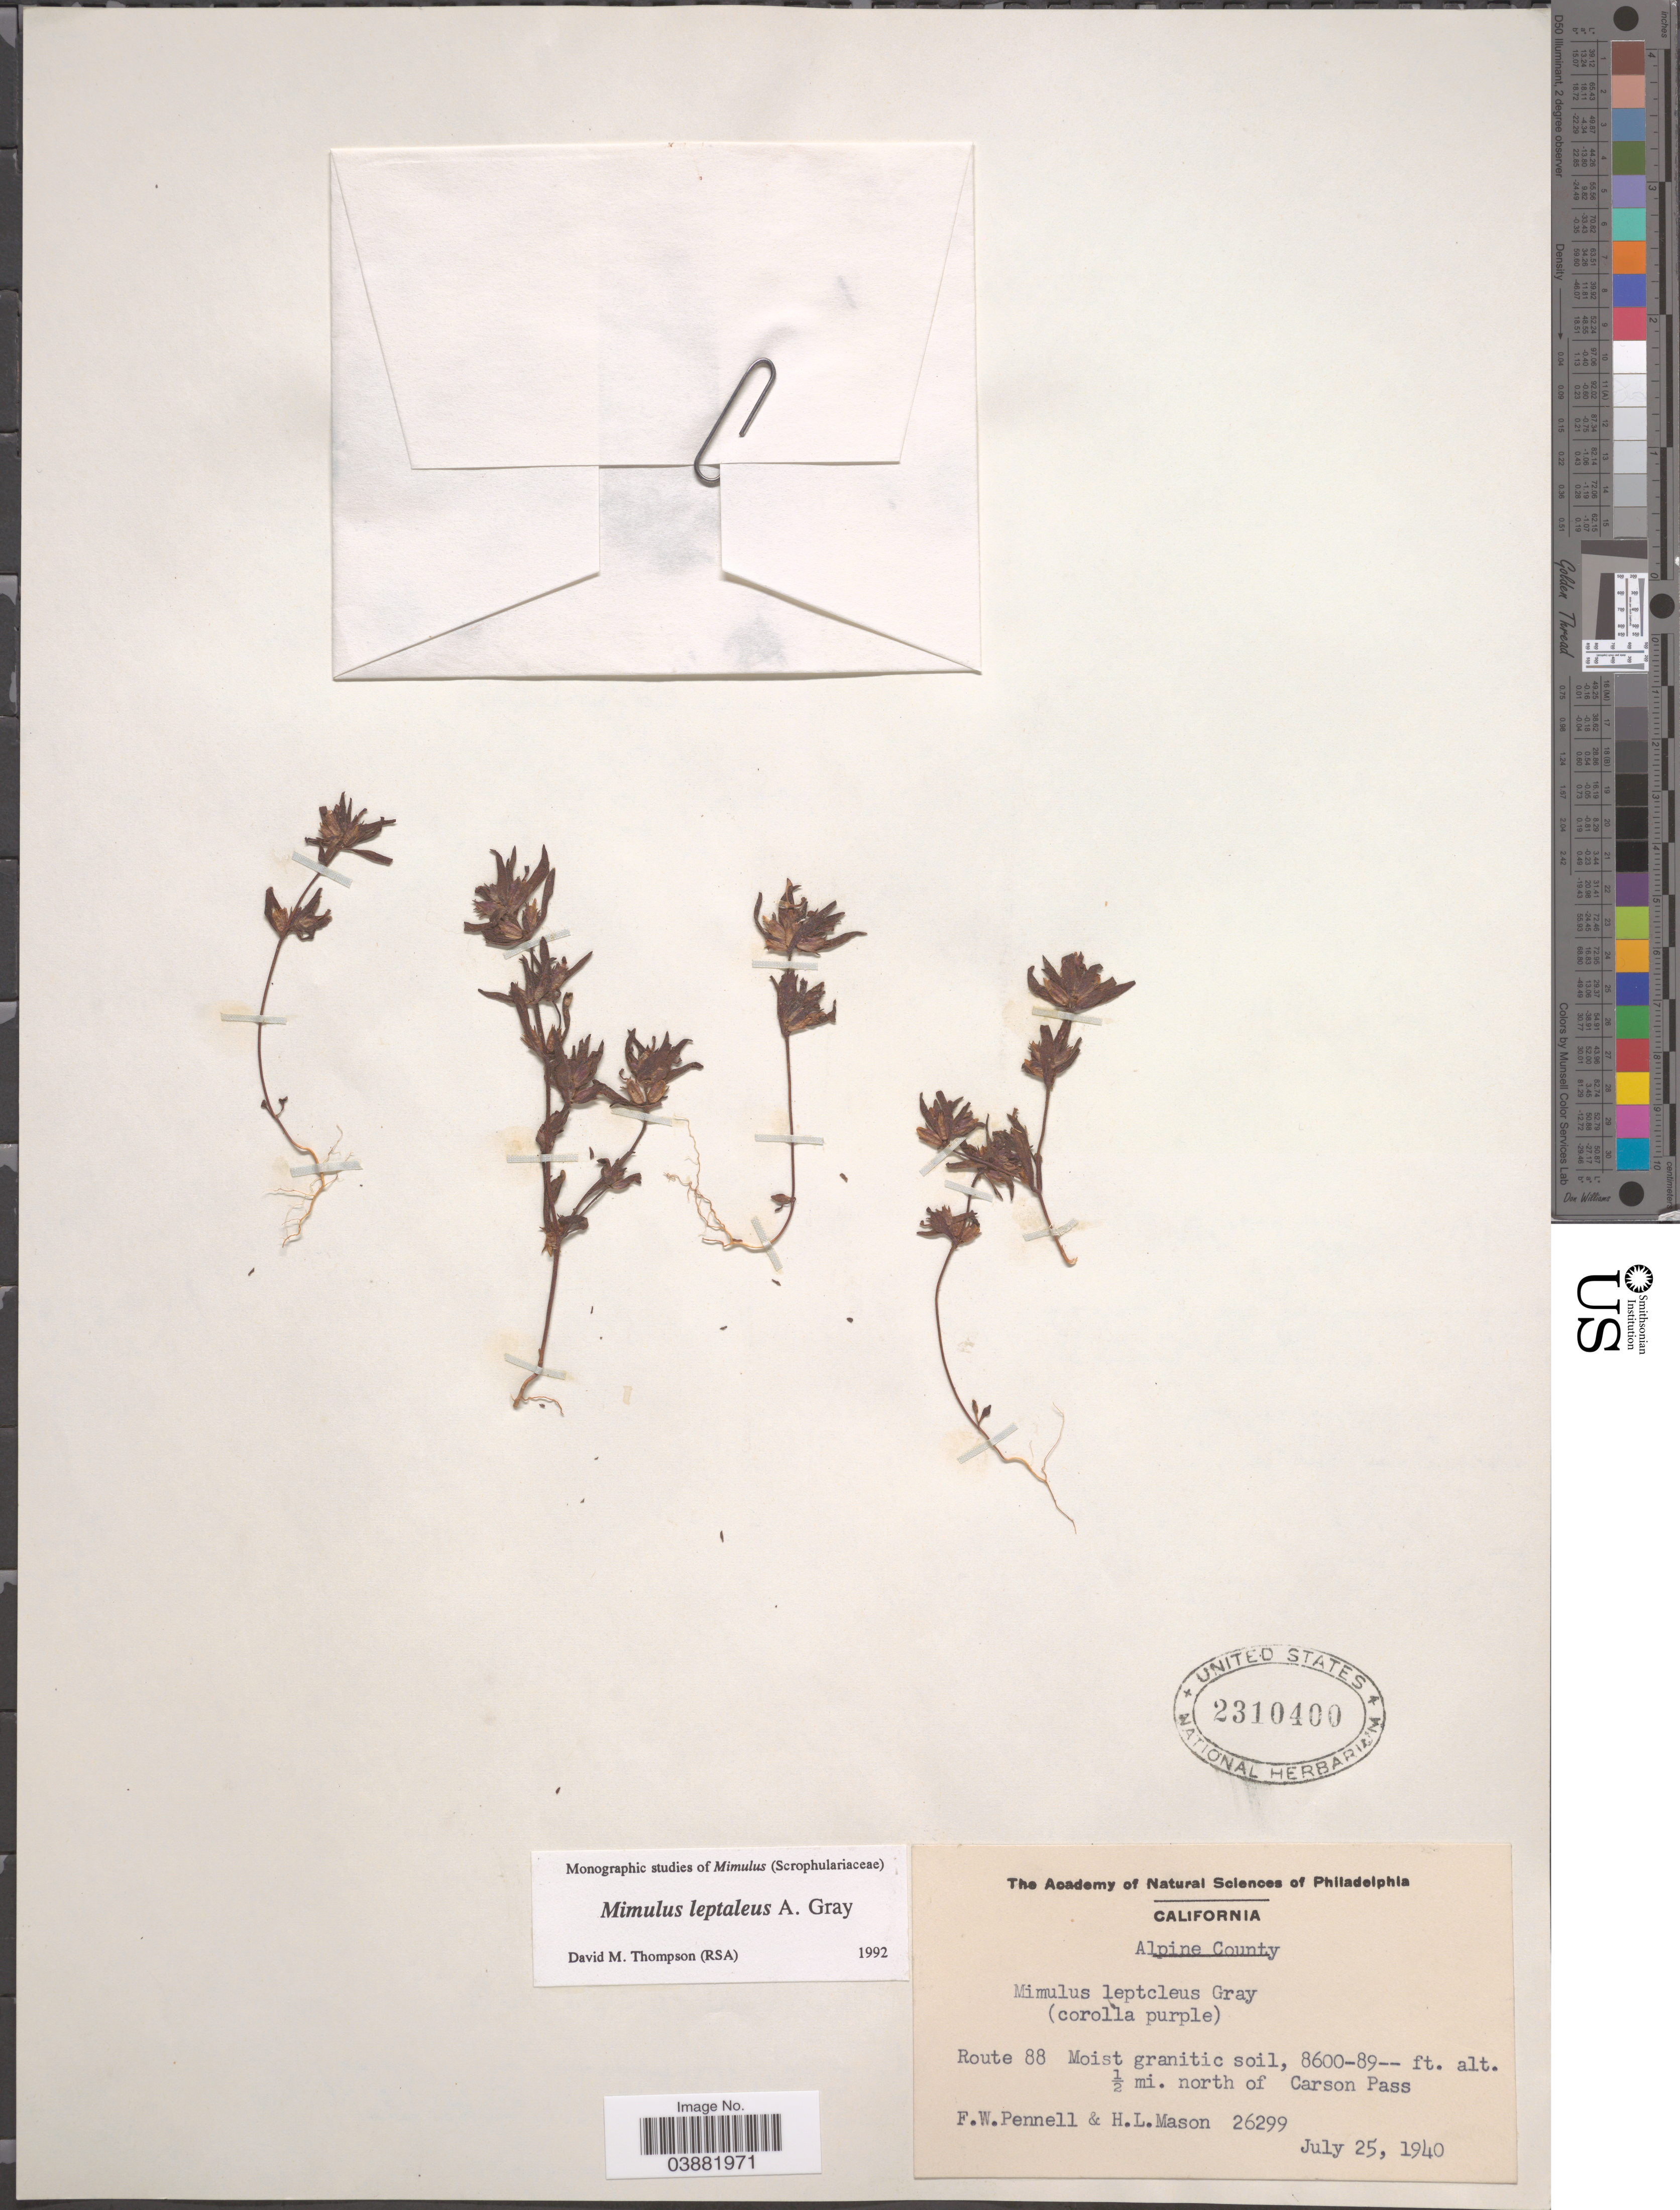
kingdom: Plantae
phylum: Tracheophyta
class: Magnoliopsida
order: Lamiales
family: Phrymaceae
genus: Mimulus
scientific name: Mimulus leptaleus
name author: A. Gray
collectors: F. W. Pennell & H. L. Mason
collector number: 26299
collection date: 1940-07-25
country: United States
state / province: California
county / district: Alpine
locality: Alpine County. Route 88. ½ mi. north of Carson Pass.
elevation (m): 2621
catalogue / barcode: US 2310400